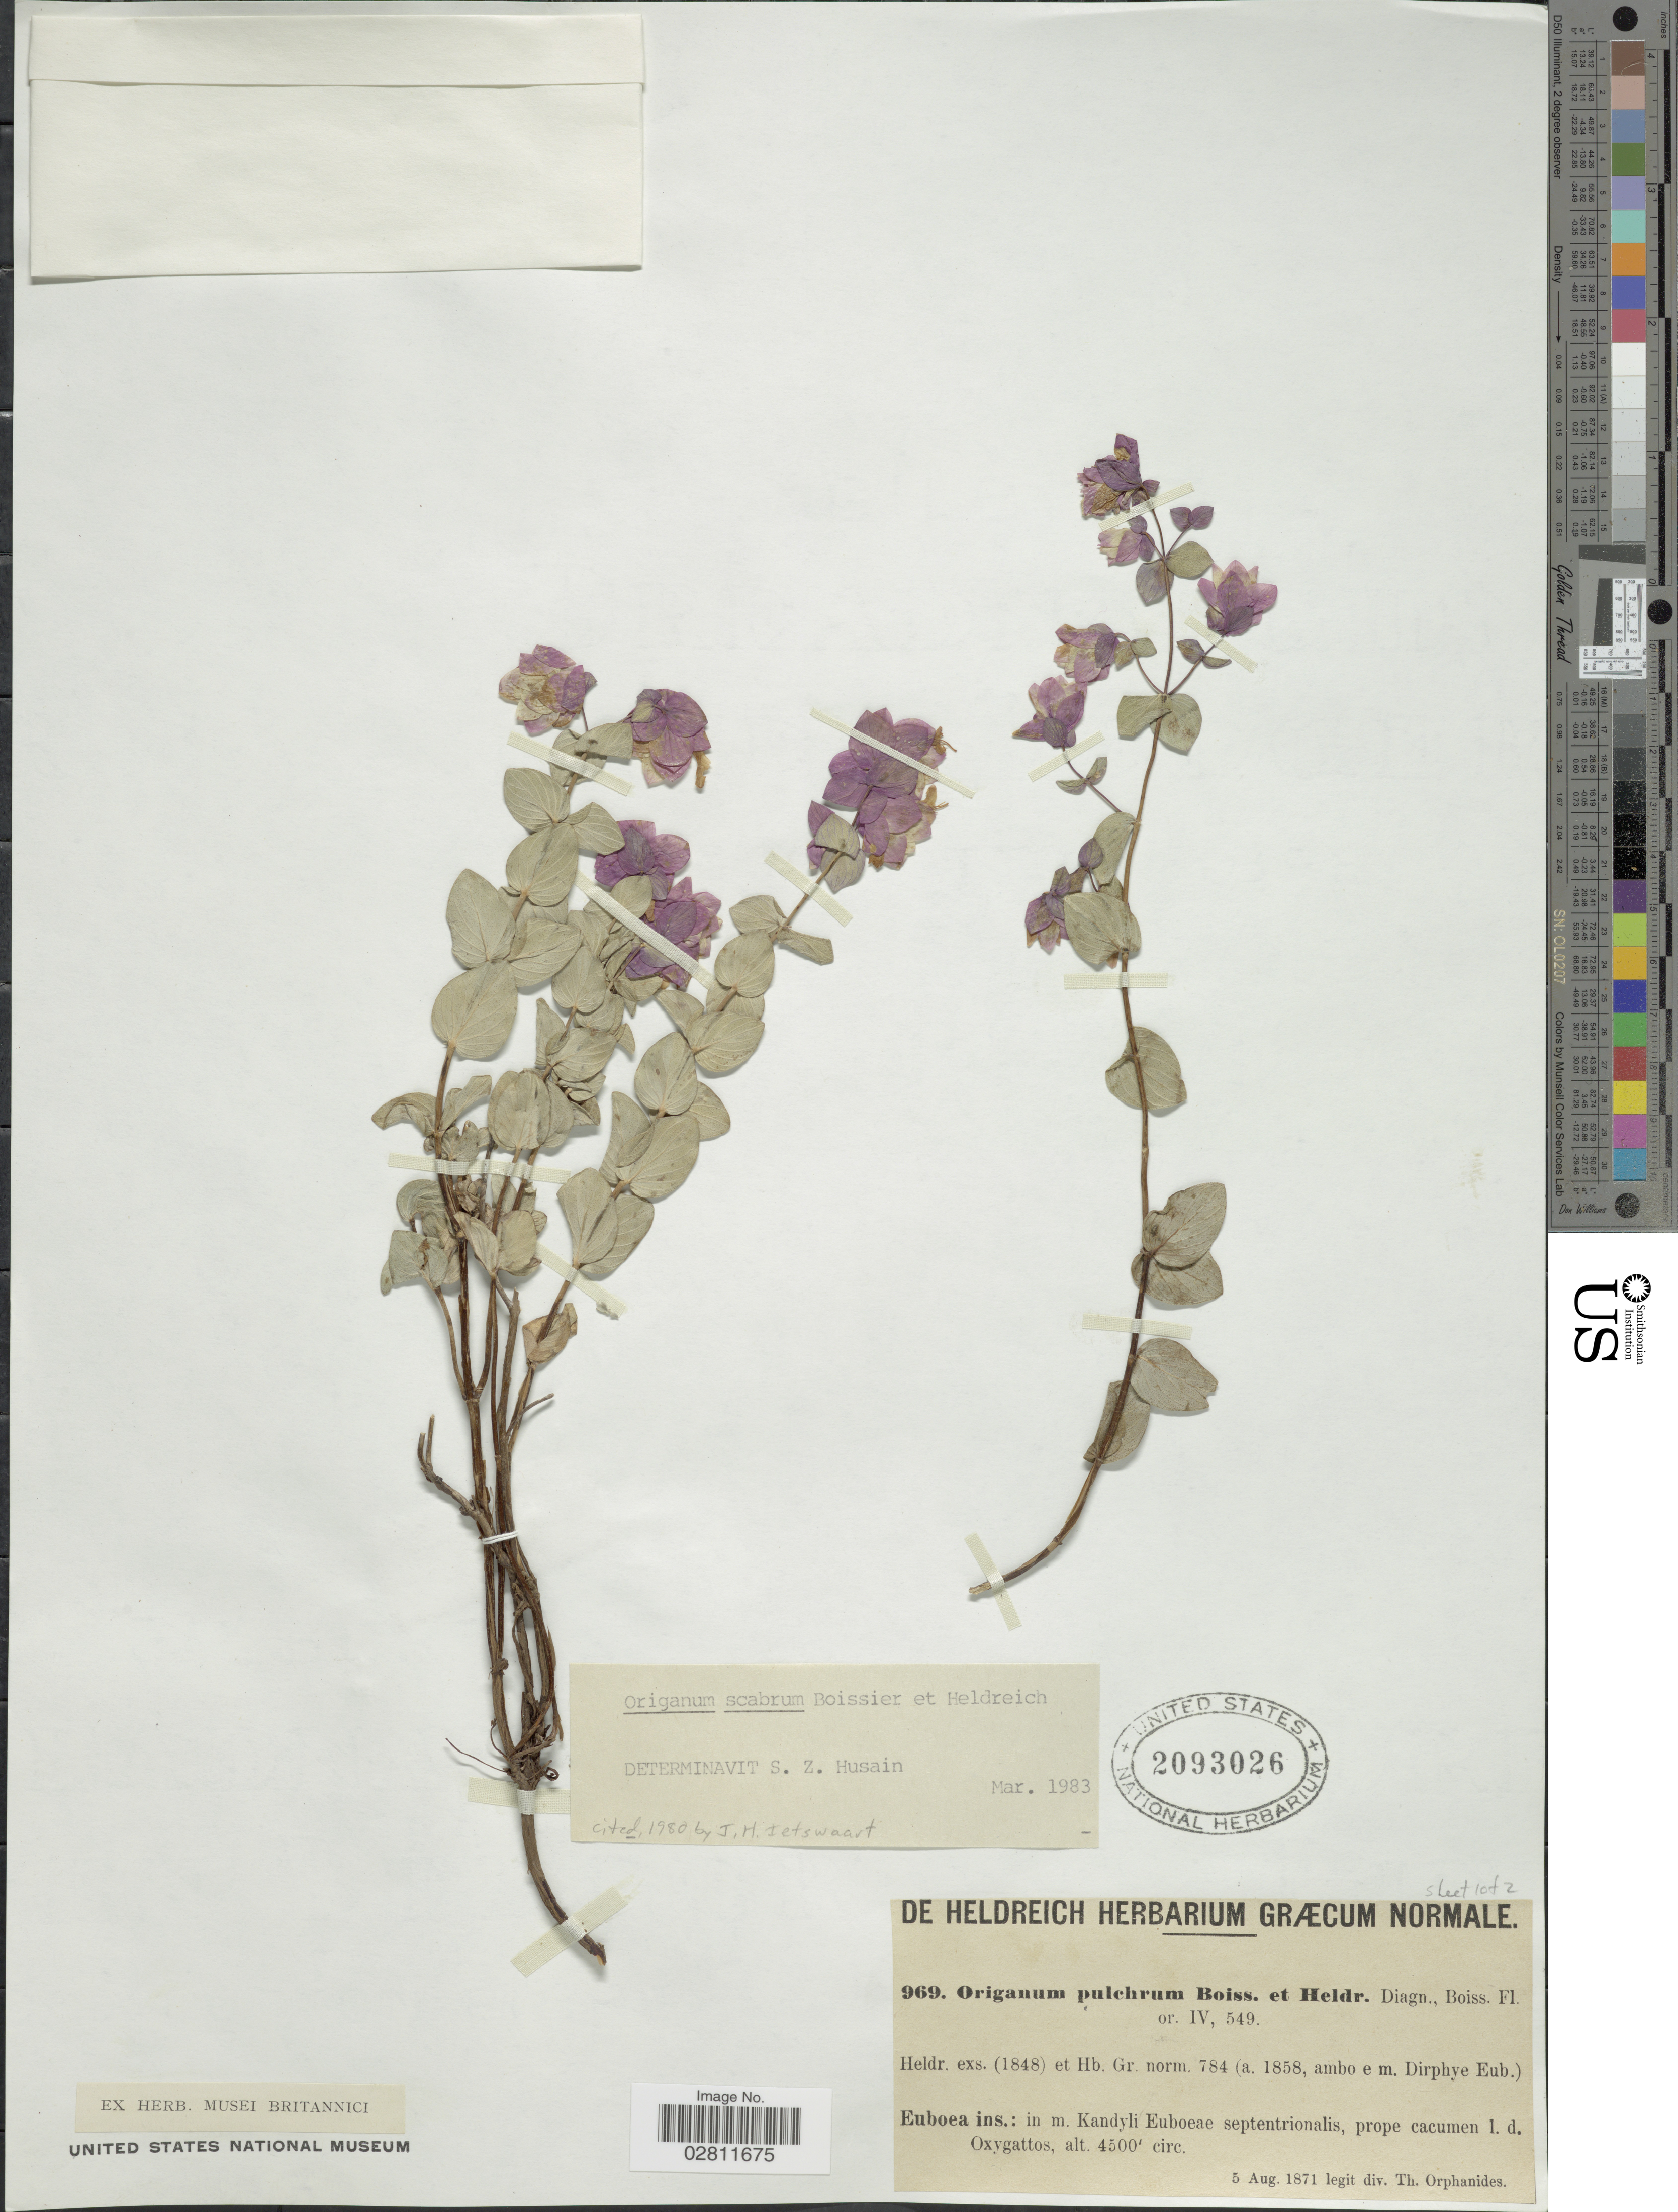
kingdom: Plantae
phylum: Tracheophyta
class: Magnoliopsida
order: Lamiales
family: Lamiaceae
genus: Origanum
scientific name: Origanum scabrum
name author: Boiss. & Heldr.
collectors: T. G. Orphanides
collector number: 969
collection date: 1871-08-05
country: Greece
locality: Euboea ins.: in m. Kandyli Euboeae septentrionalis, prope cacumen l. d. Oxygattos.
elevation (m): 1372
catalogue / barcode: US 2093026